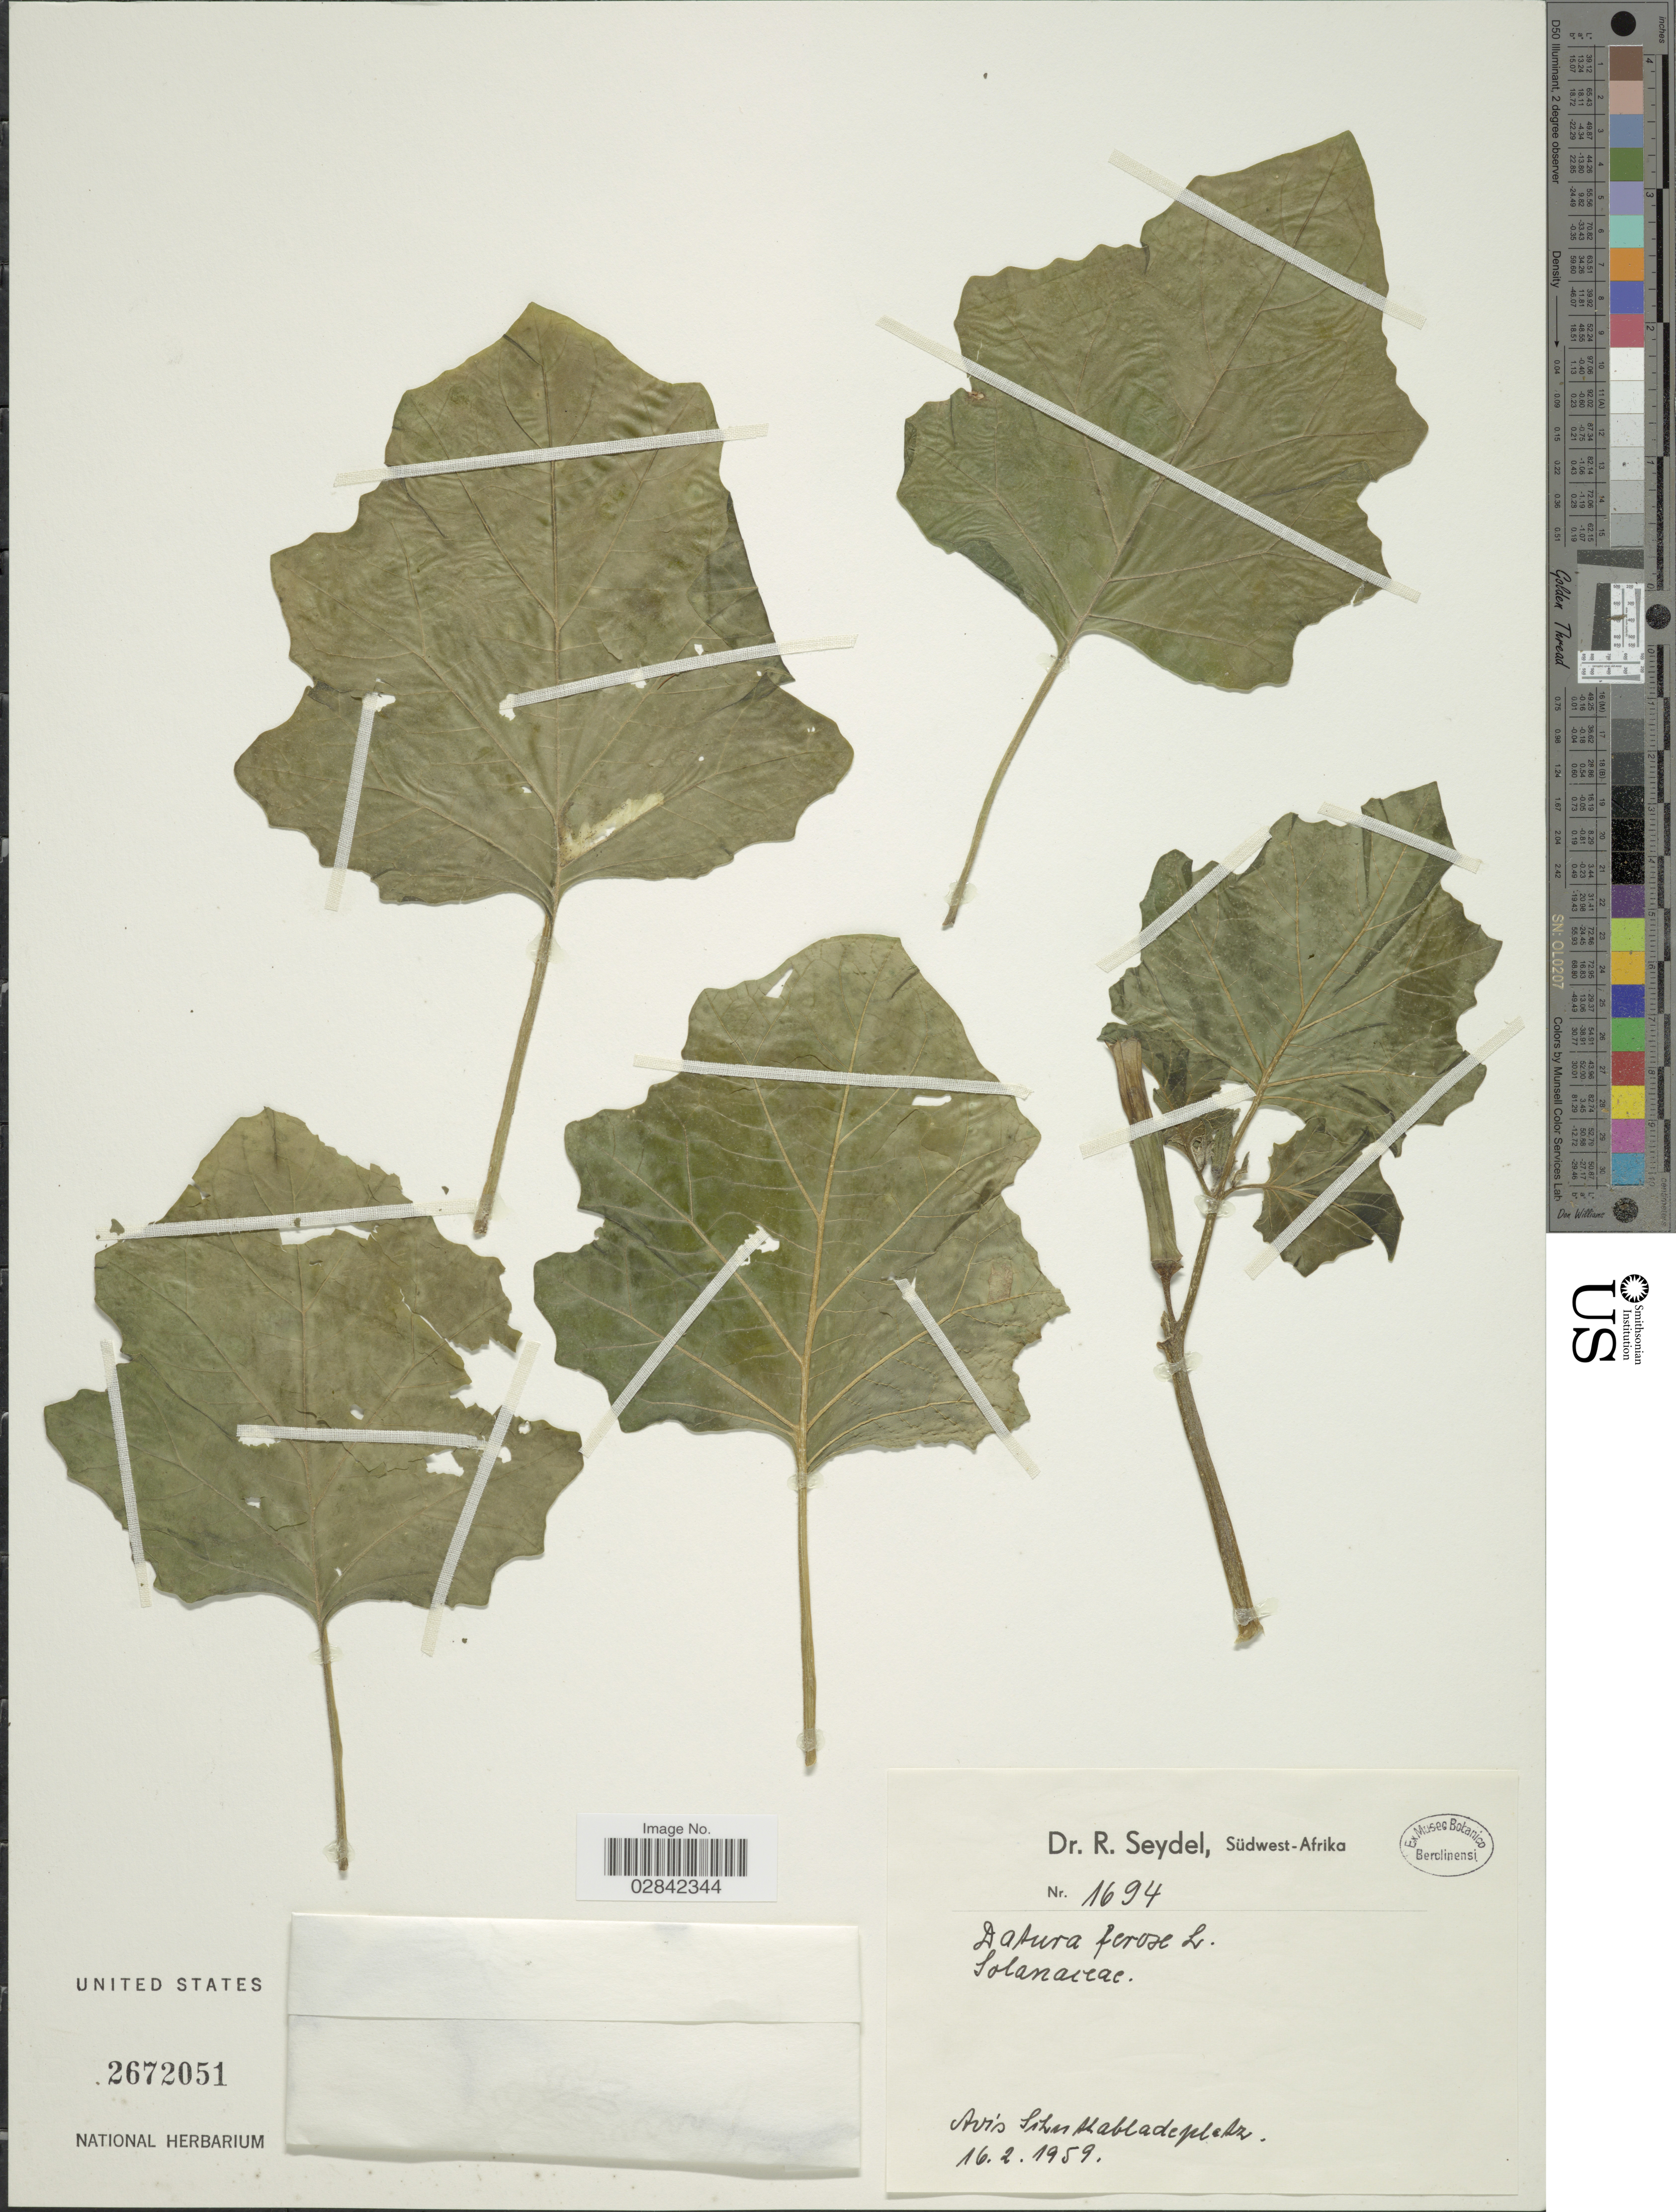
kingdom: Plantae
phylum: Tracheophyta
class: Magnoliopsida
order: Solanales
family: Solanaceae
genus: Datura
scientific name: Datura ferox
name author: L.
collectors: R. Seydel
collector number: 1594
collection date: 1959-02-16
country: Namibia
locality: Südwest-Afrika, Avis Sileskabladeplatz.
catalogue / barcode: US 2672051